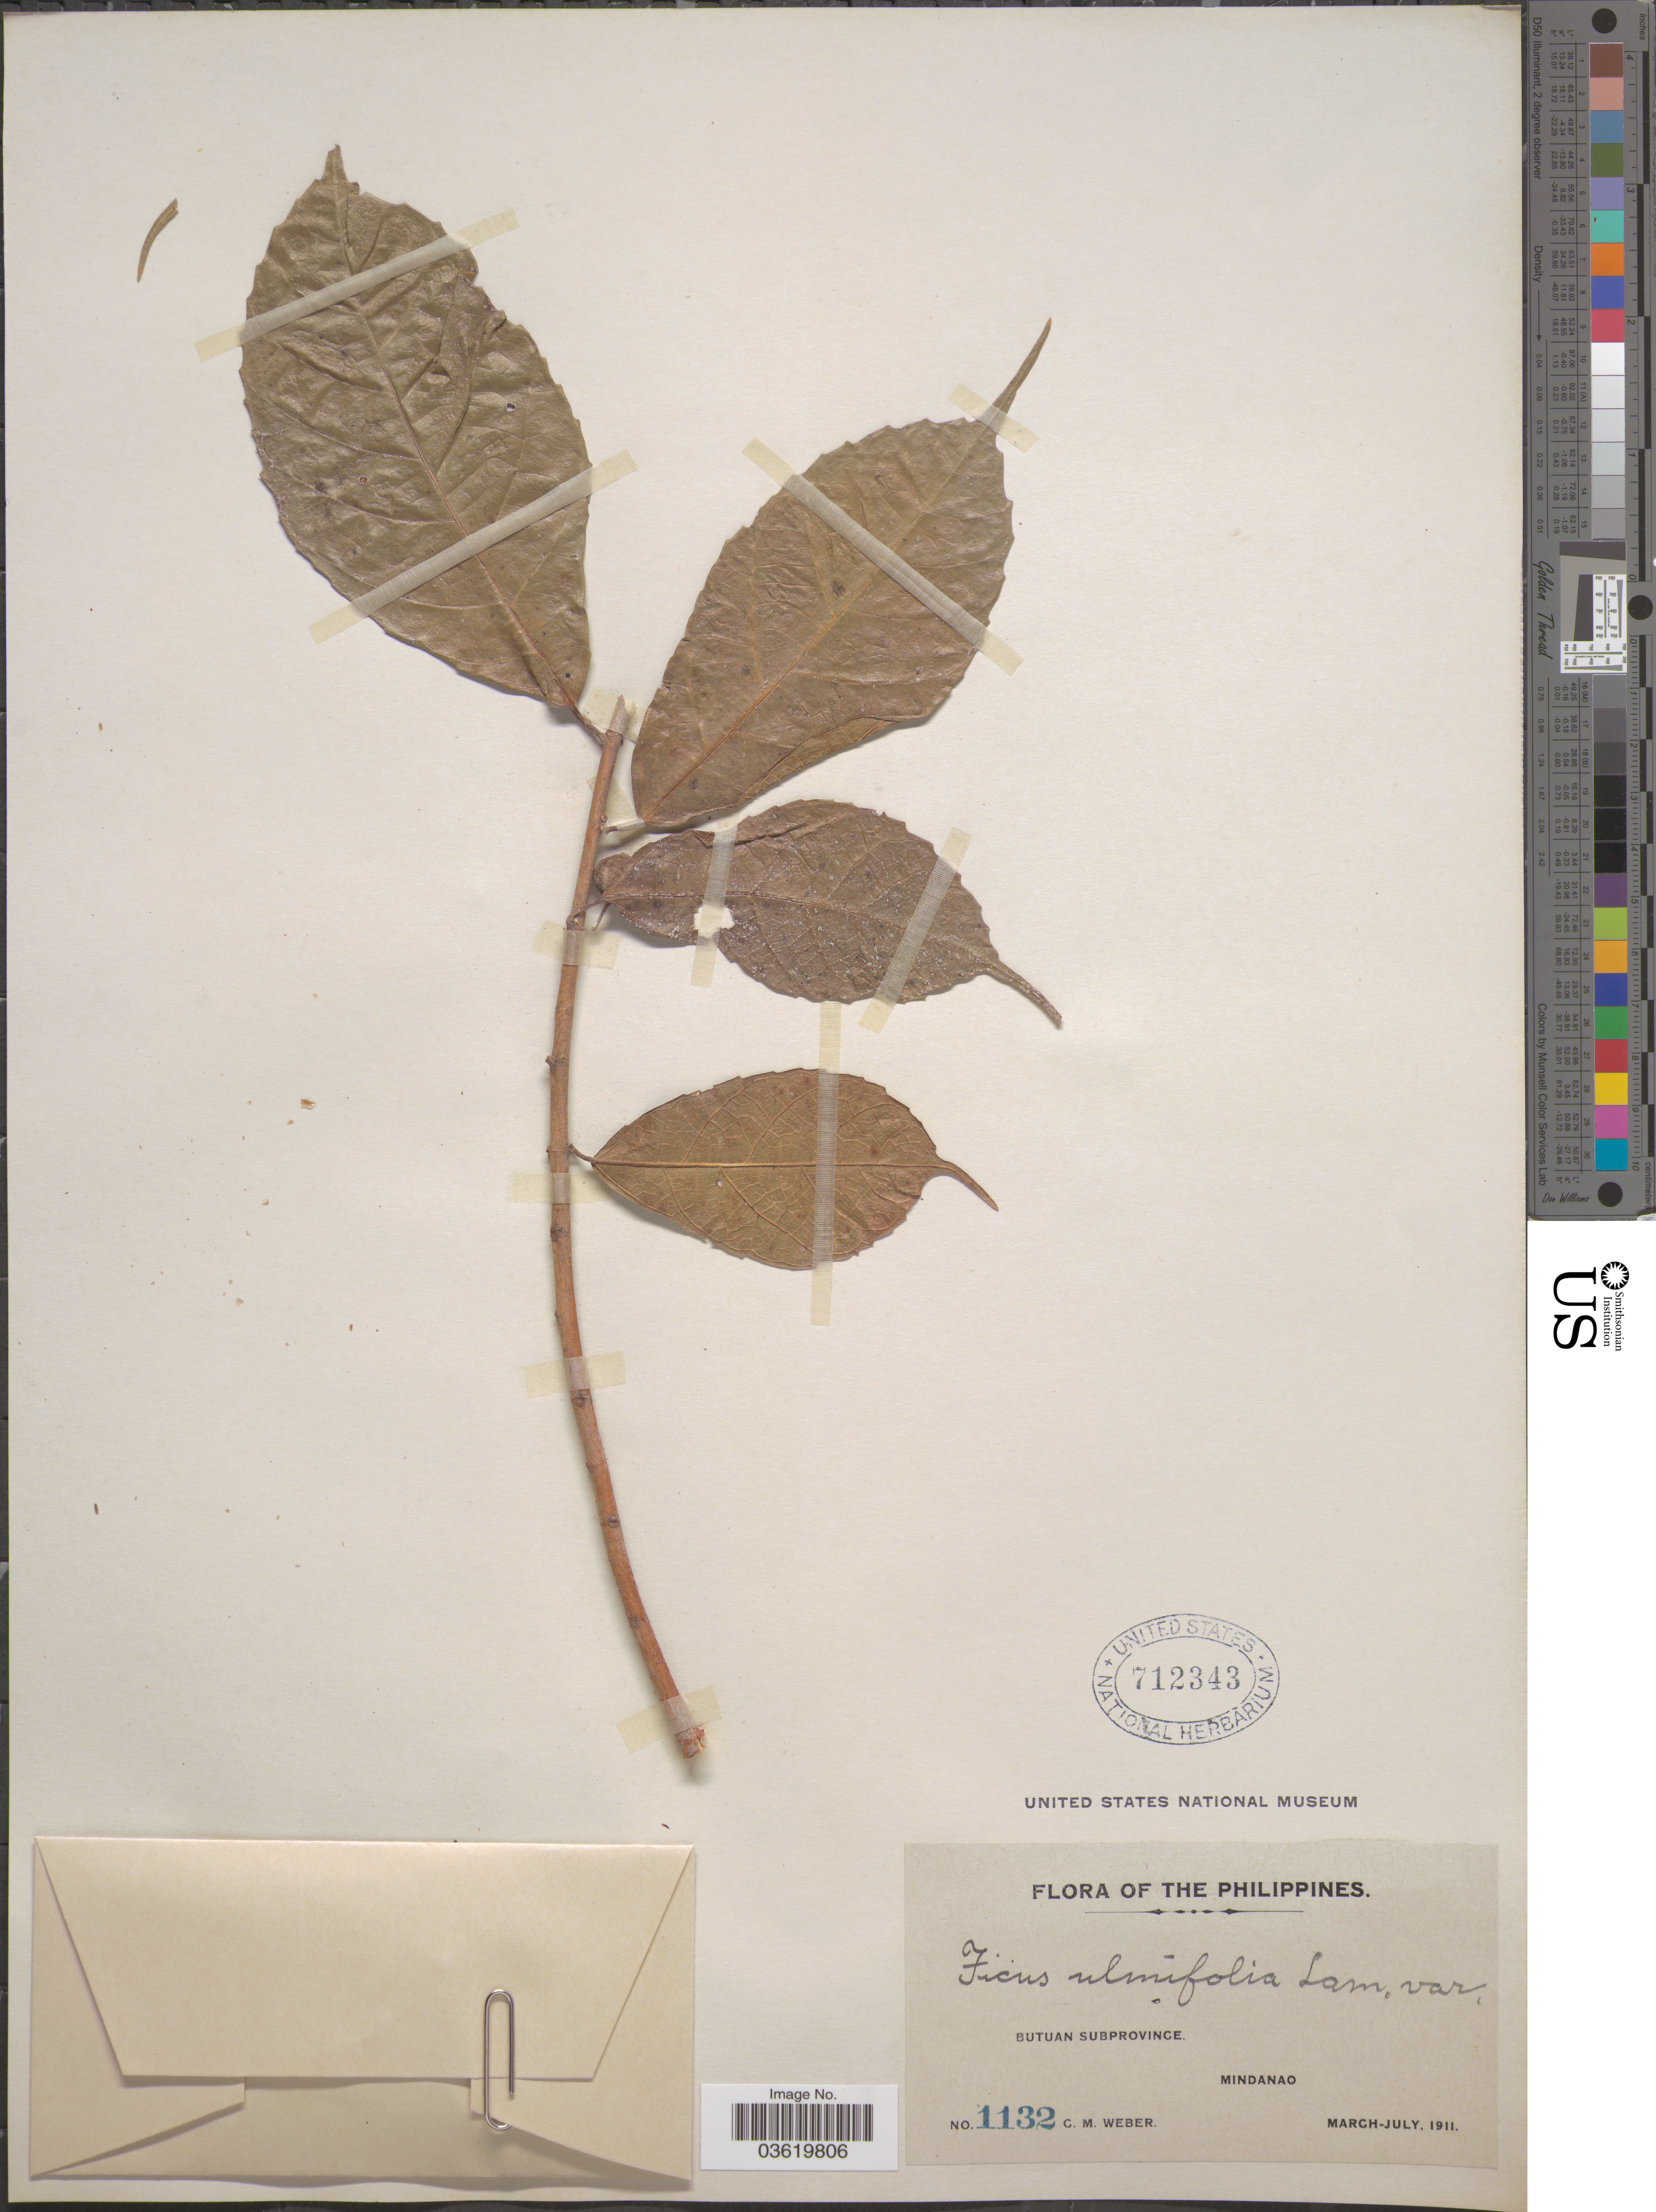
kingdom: Plantae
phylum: Tracheophyta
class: Magnoliopsida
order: Rosales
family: Moraceae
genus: Ficus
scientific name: Ficus ulmifolia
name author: Lam.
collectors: C. M. Weber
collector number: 1132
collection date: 1911-03/1911-07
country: Philippines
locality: Butuan Subprovince. Mindanao.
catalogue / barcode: US 712343